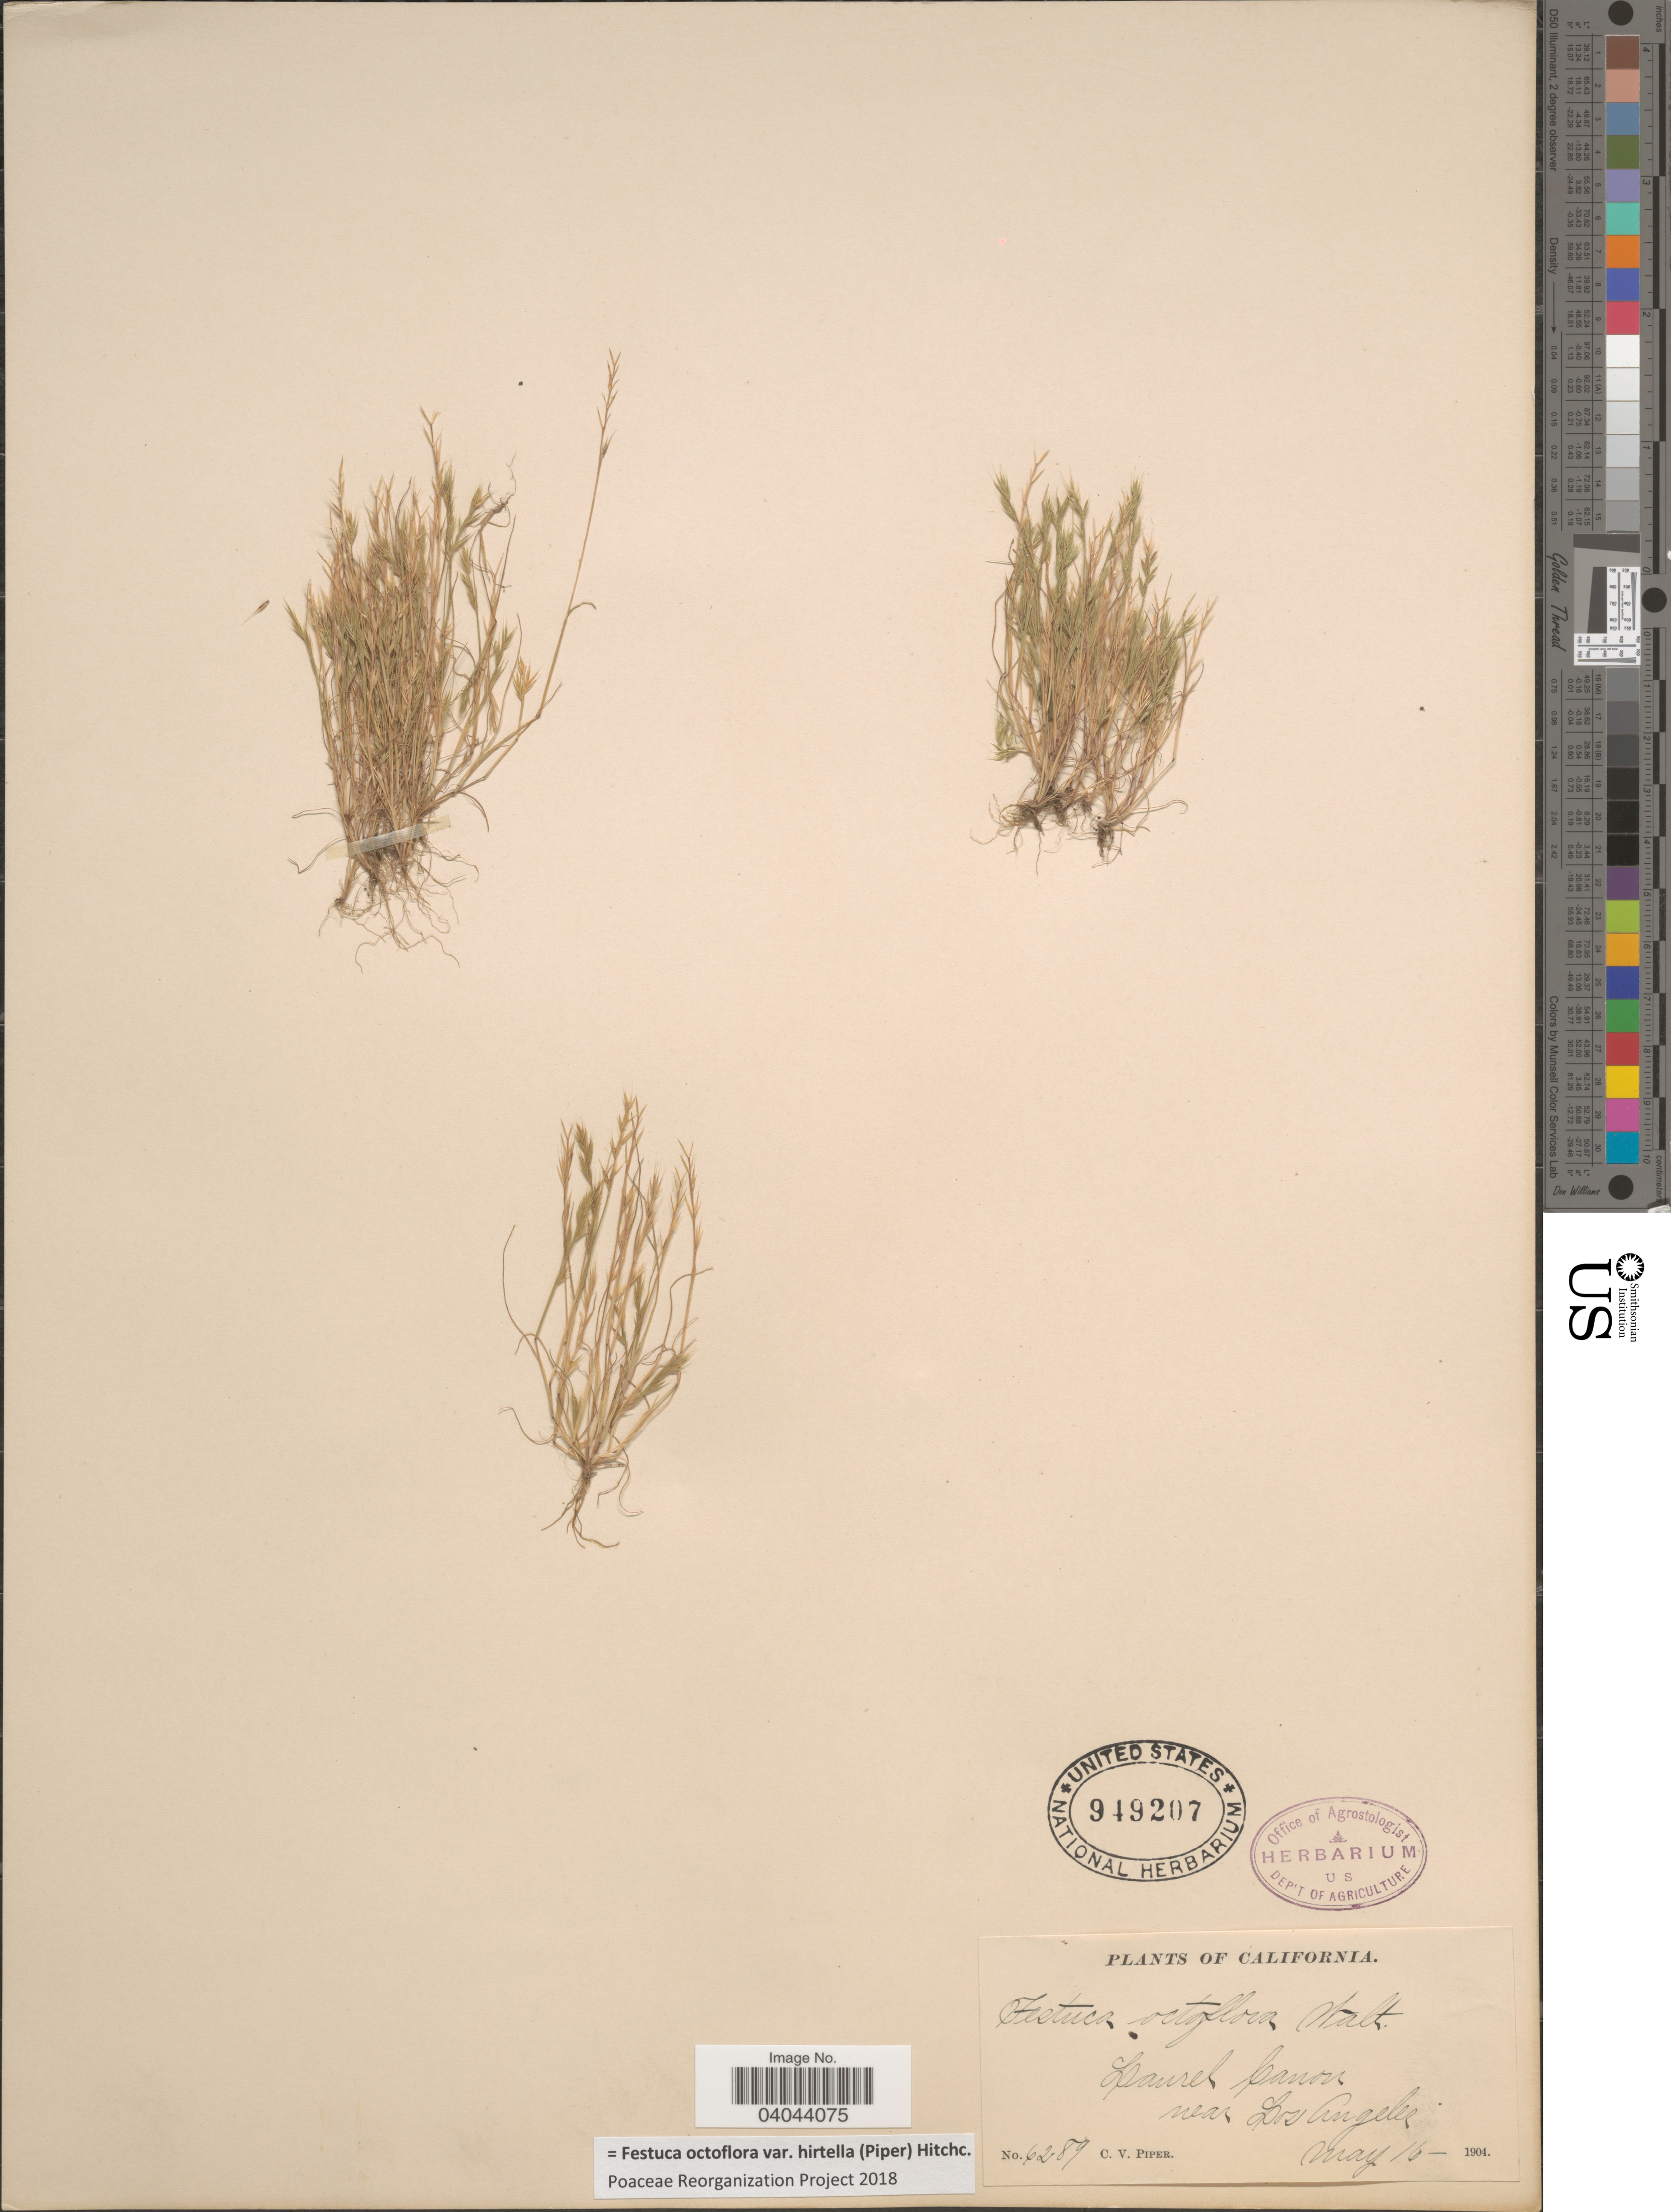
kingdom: Plantae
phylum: Tracheophyta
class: Liliopsida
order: Poales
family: Poaceae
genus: Festuca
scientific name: Festuca octoflora var. hirtella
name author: Piper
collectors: C. V. Piper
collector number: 6289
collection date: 1904-05-16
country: United States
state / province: California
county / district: Los Angeles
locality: Laurel Canon near Los Angeles.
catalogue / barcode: US 949207